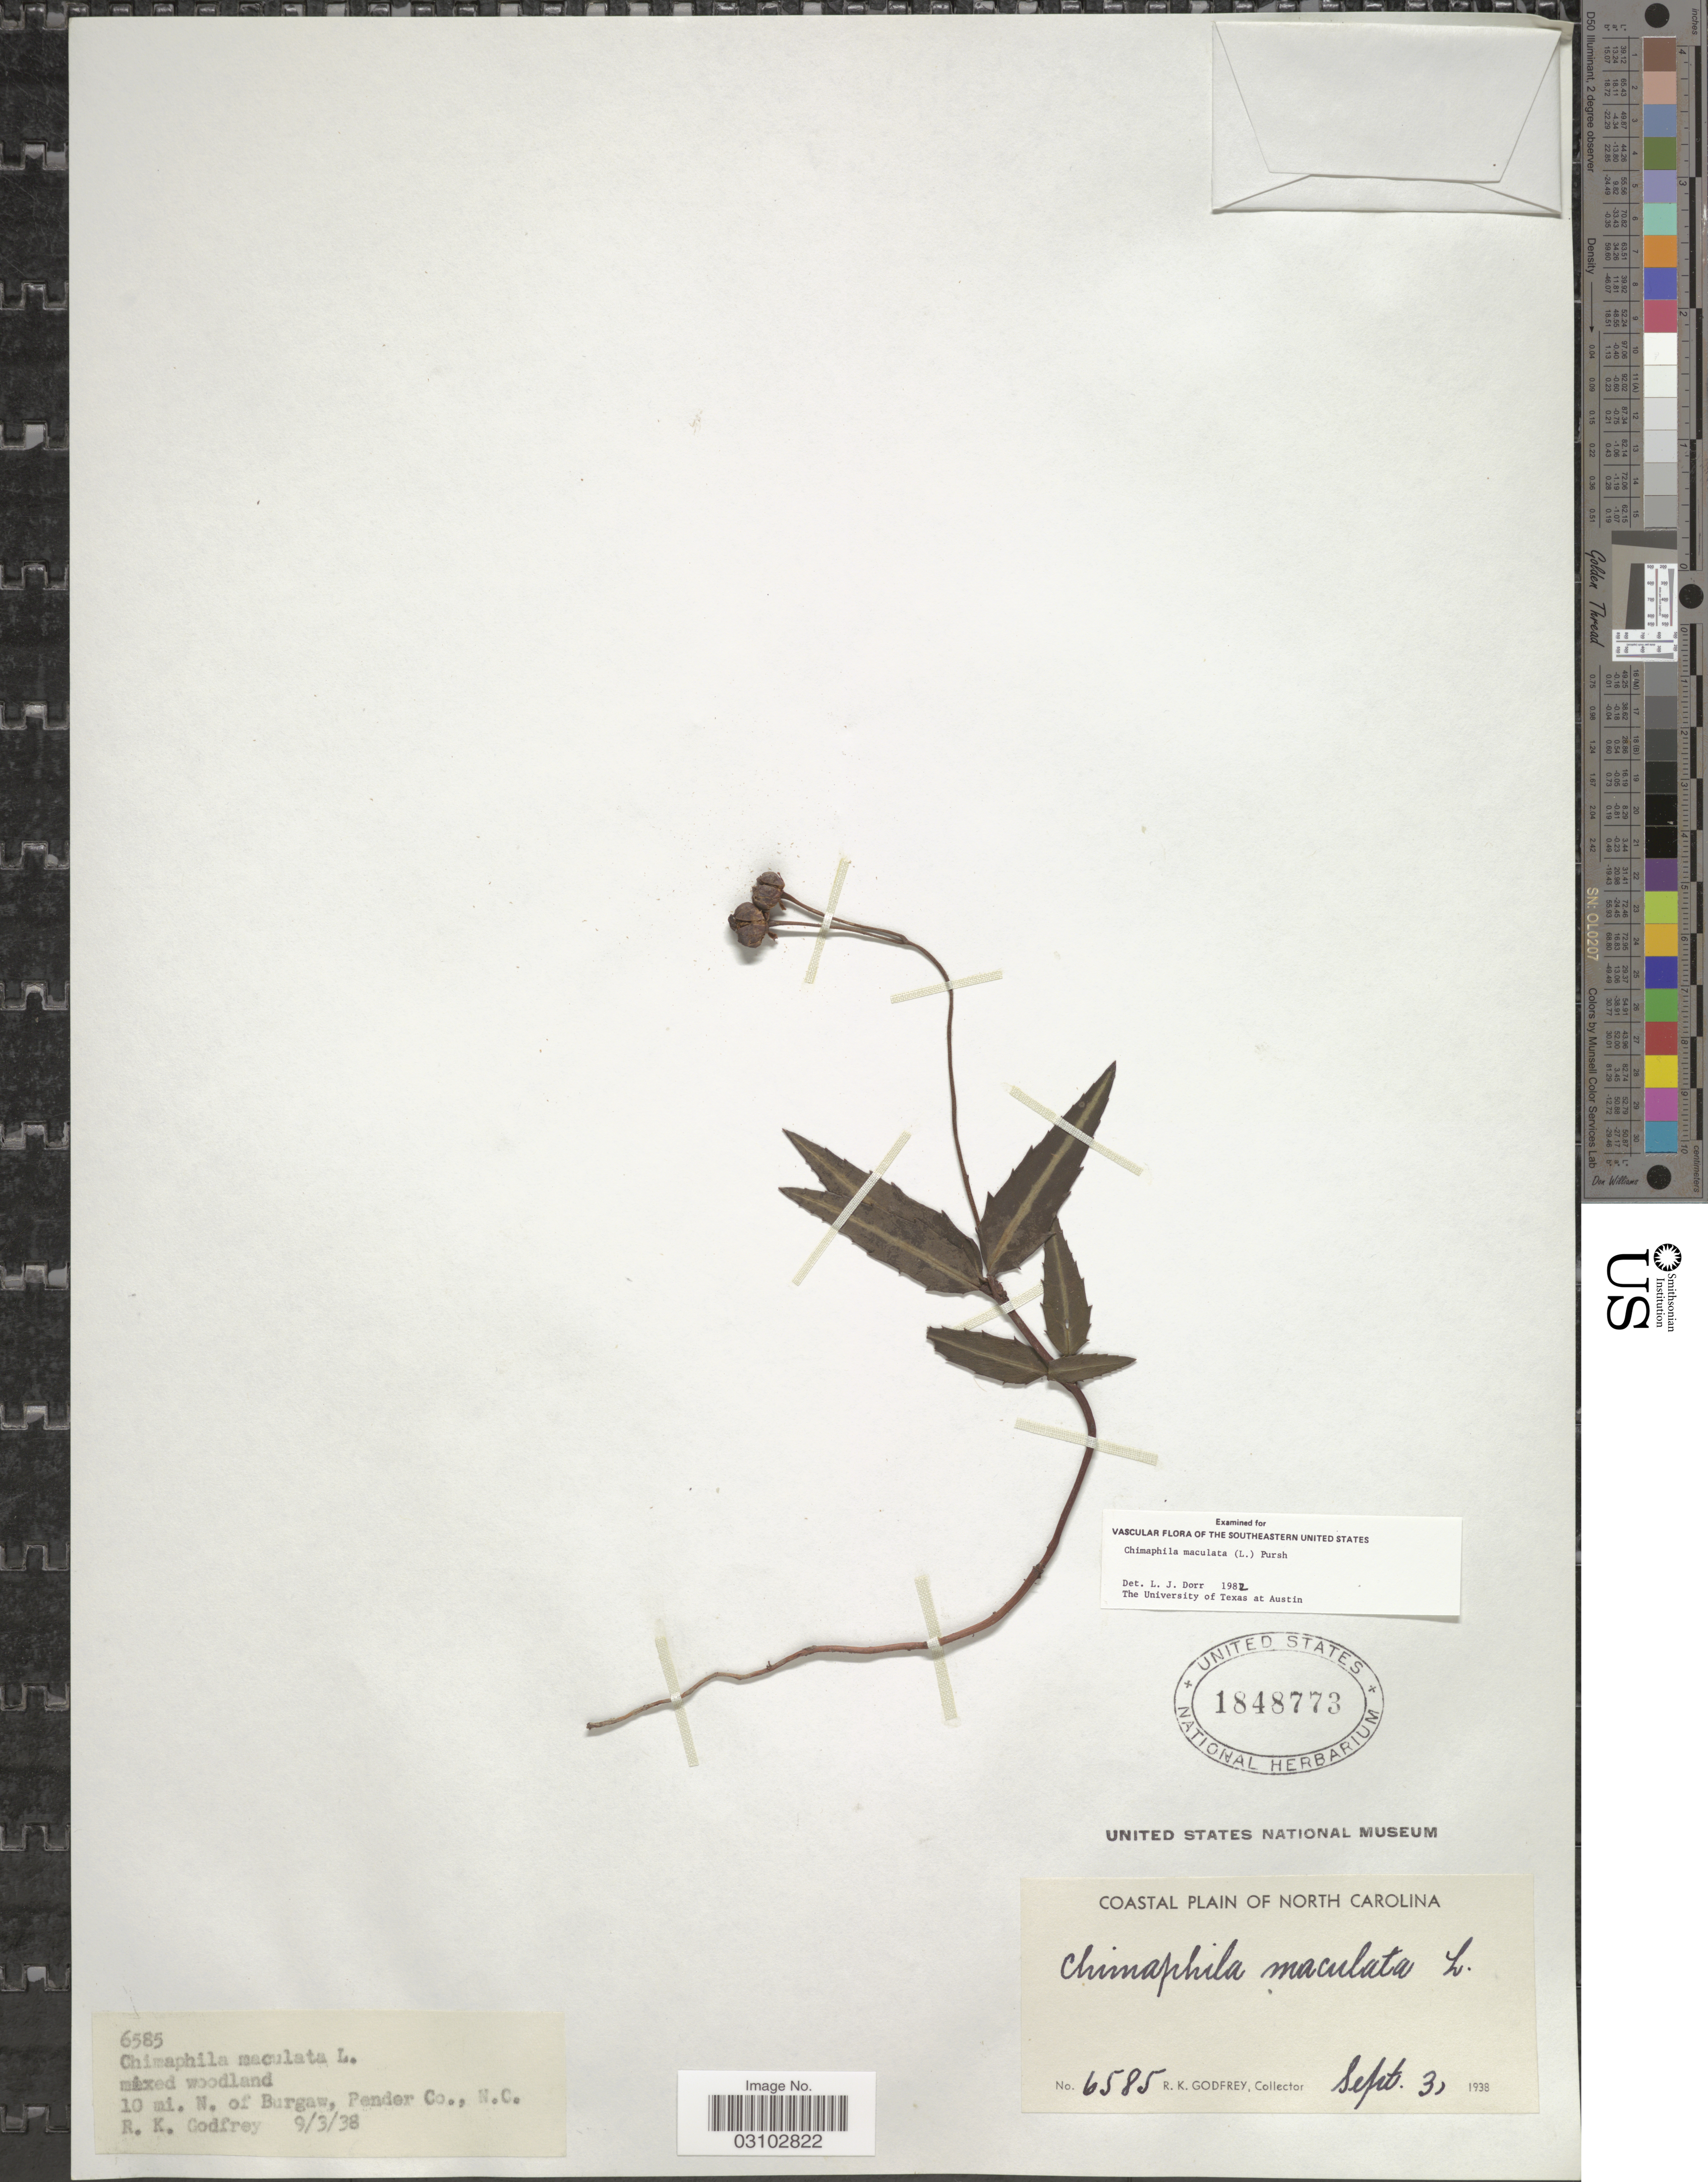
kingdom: Plantae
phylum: Tracheophyta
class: Magnoliopsida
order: Ericales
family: Ericaceae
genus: Chimaphila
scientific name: Chimaphila maculata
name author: (L.) Pursh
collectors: R. K. Godfrey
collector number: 6585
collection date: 1938-09-03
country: United States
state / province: North Carolina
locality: Coastal Plain. 10 mi. N. of Burgaw, Pender Co.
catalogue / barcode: US 1848773